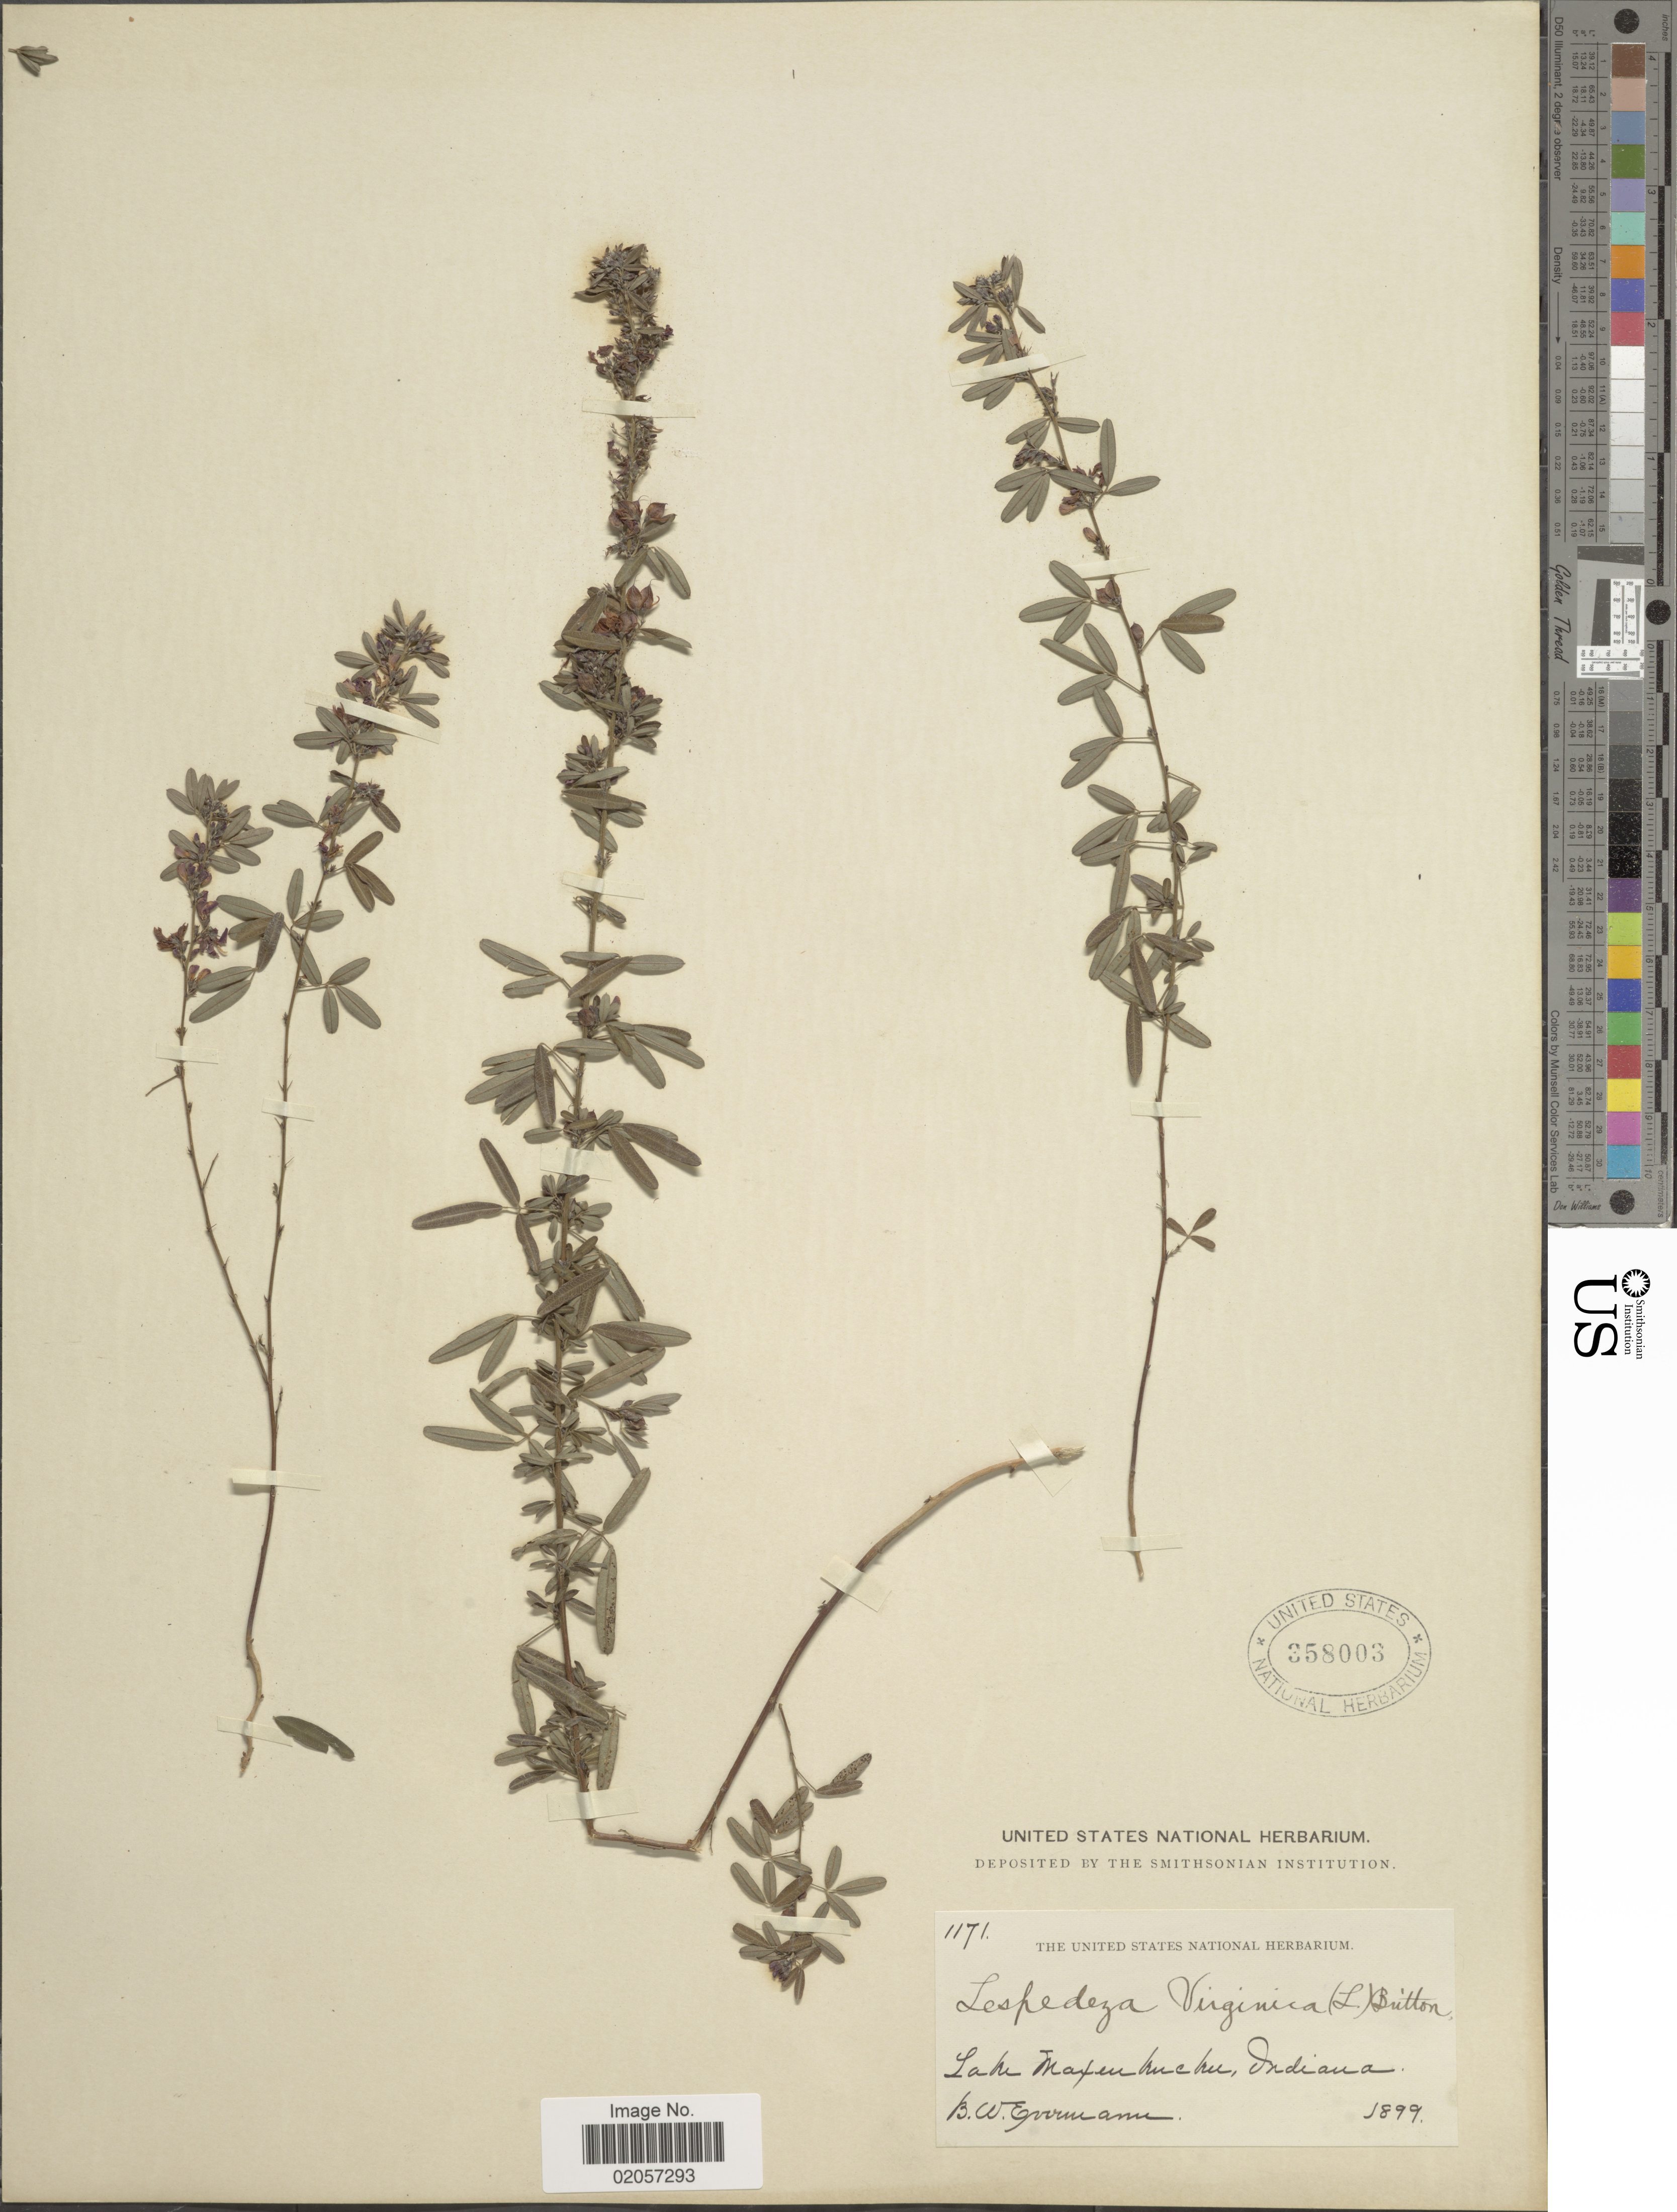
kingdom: Plantae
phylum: Tracheophyta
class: Magnoliopsida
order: Fabales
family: Fabaceae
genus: Lespedeza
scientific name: Lespedeza virginica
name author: (L.) Britton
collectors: B. W. Evermann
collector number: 1171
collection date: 1899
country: United States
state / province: Indiana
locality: Lake Maxinkuckee, Indiana.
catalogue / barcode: US 358003